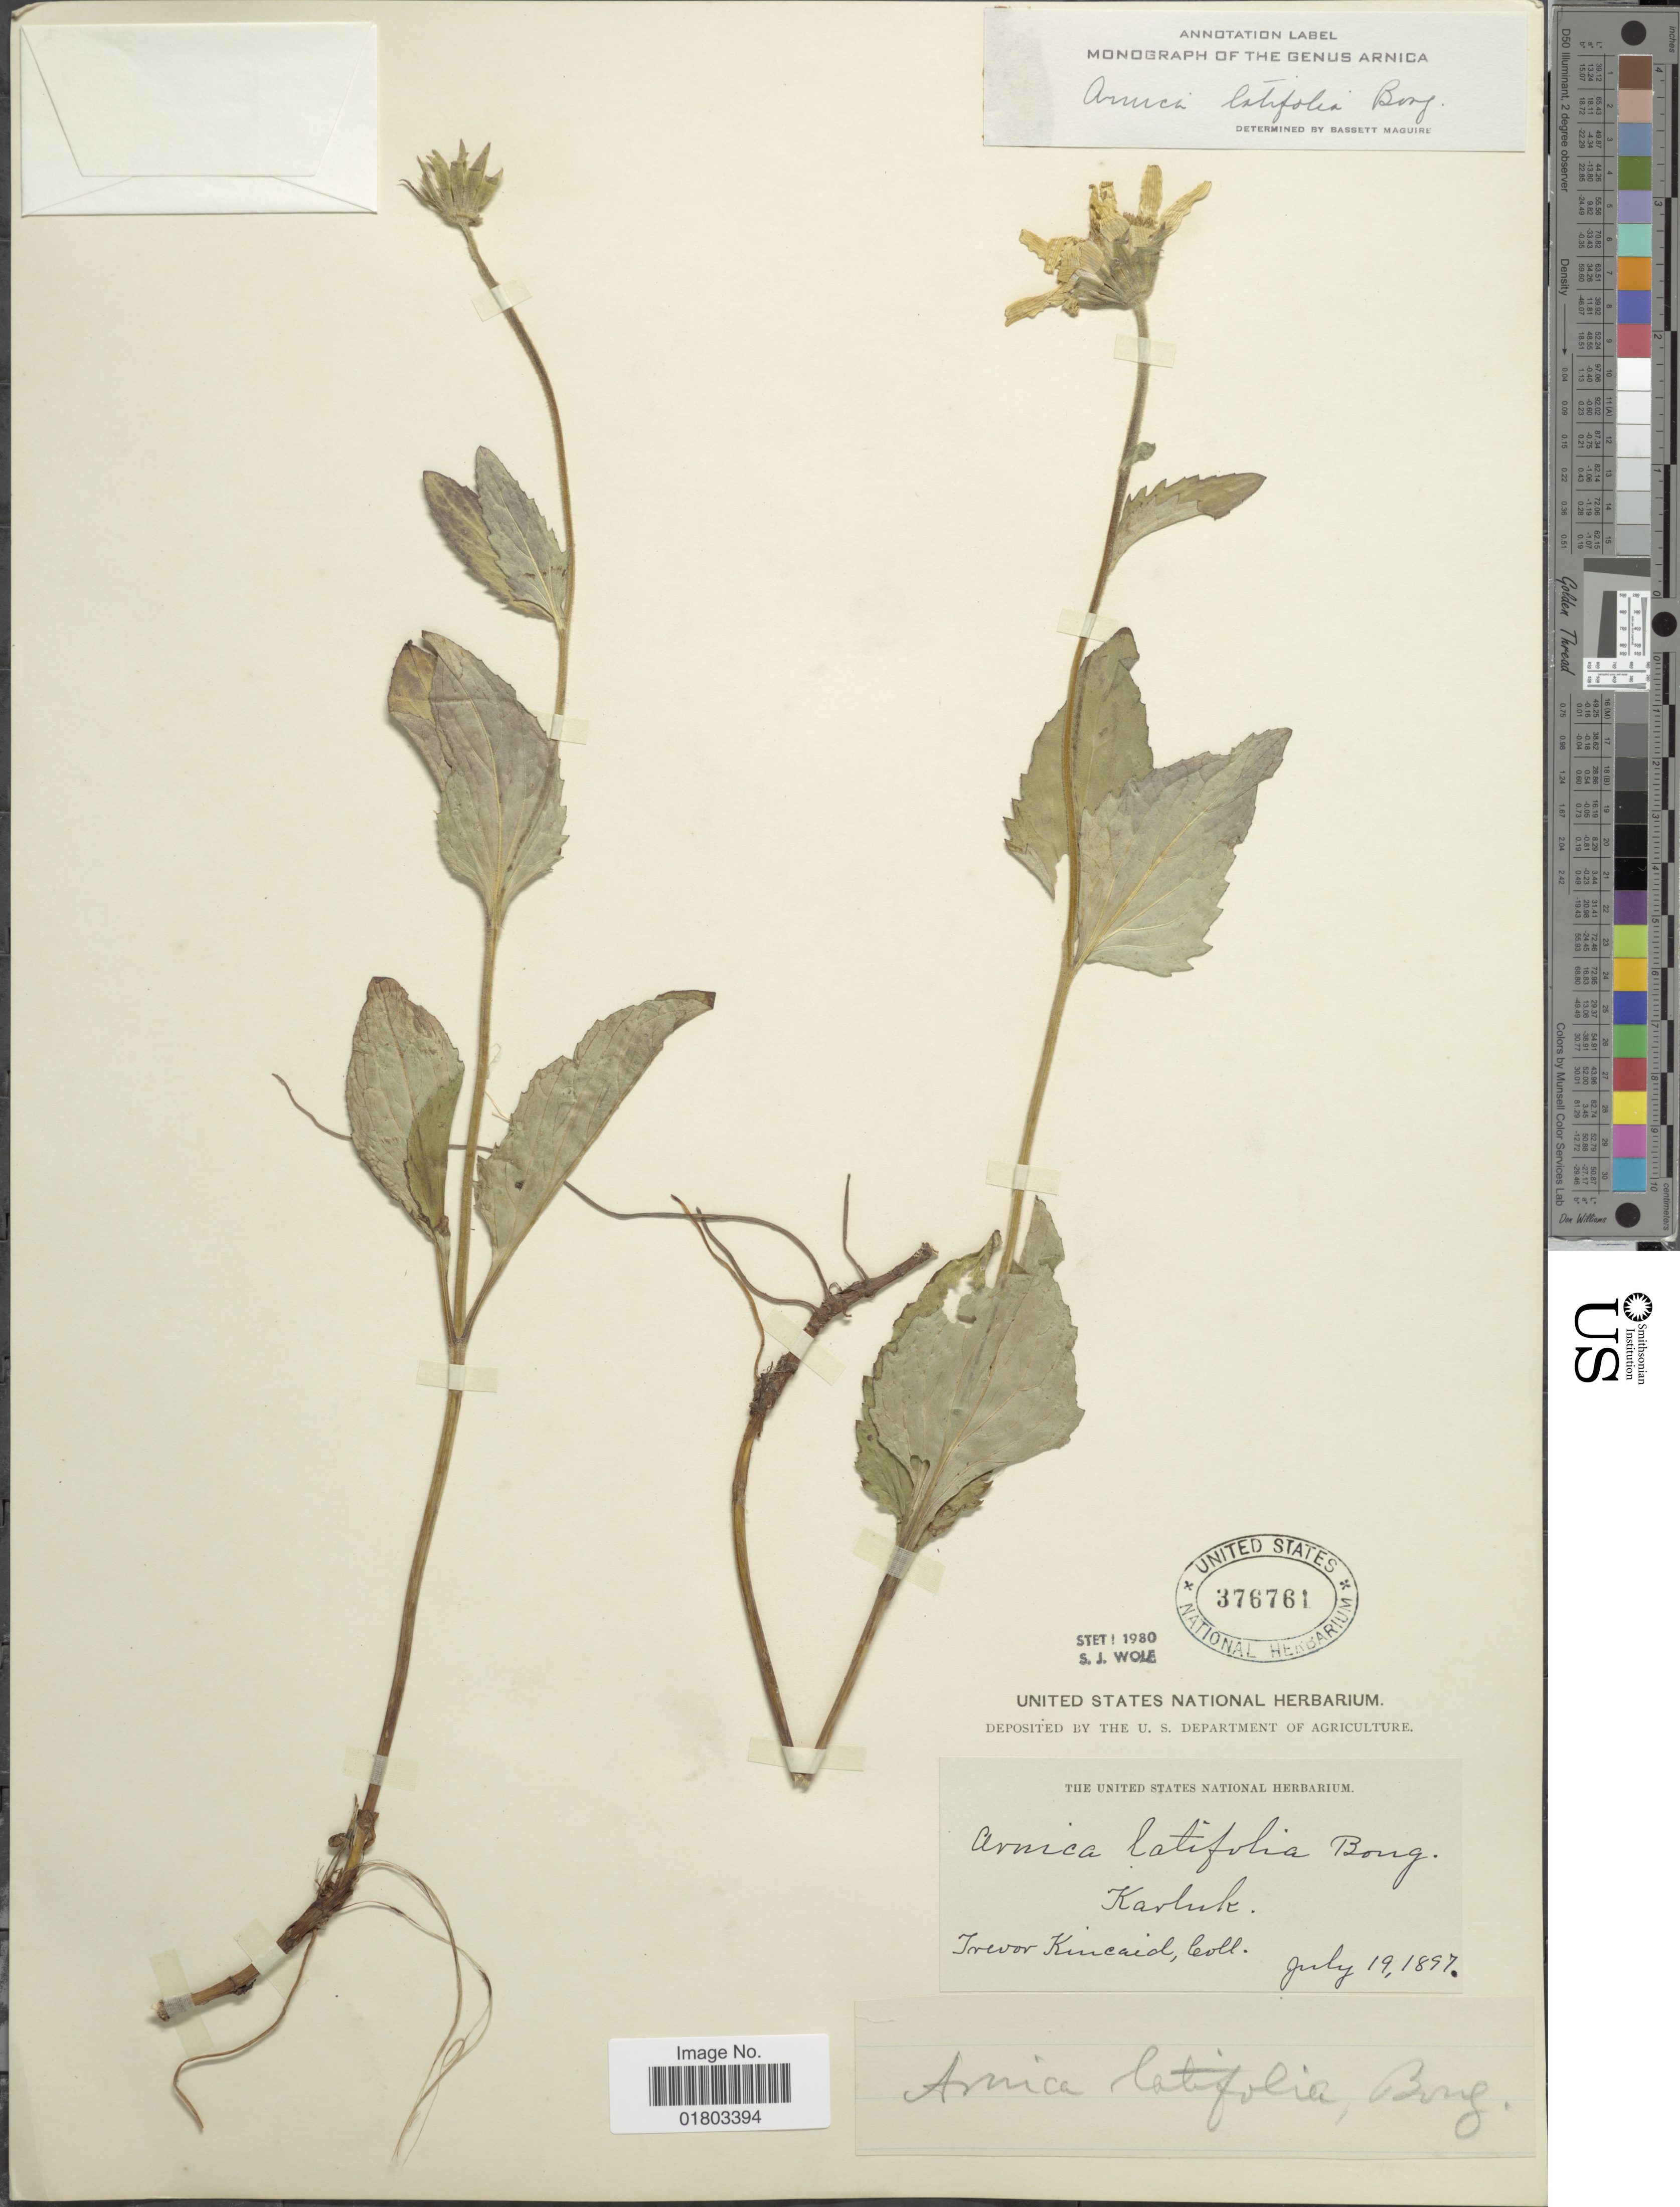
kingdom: Plantae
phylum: Tracheophyta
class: Magnoliopsida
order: Asterales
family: Asteraceae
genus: Arnica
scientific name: Arnica latifolia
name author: Bong.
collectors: T. C. Kincaid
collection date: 1897-07-19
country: United States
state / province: Alaska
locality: Karluk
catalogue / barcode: US 376761